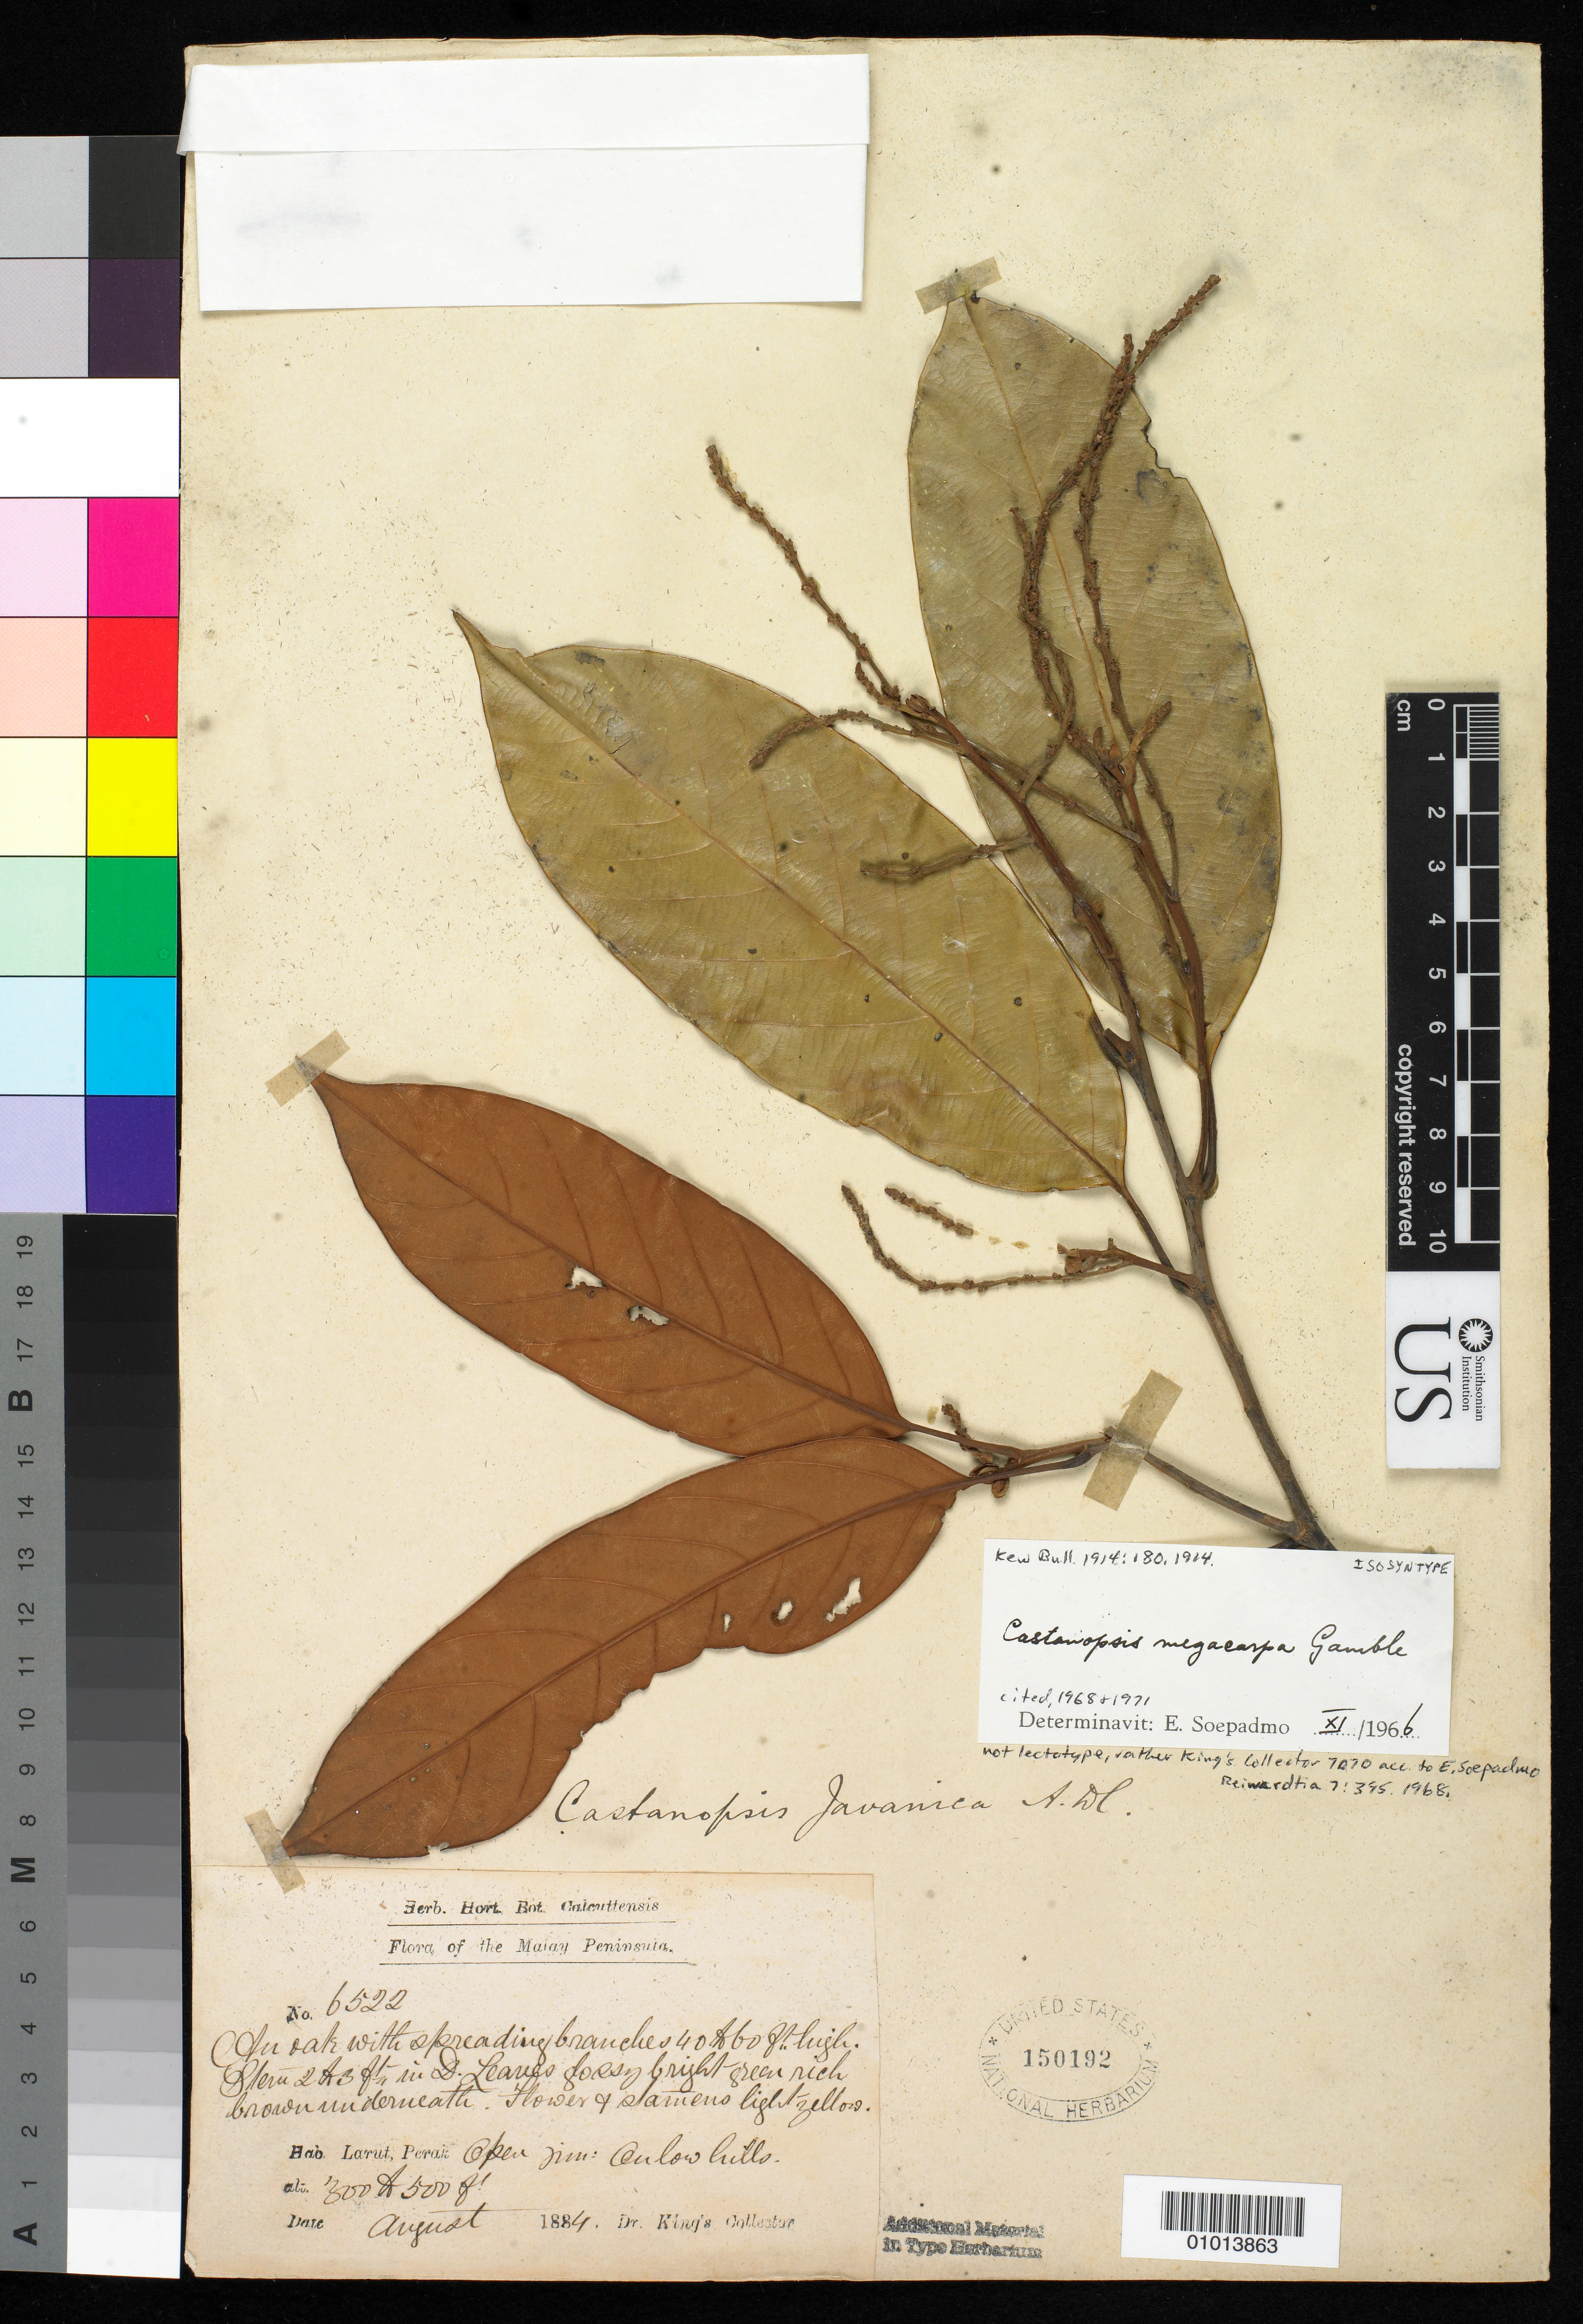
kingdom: Plantae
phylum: Tracheophyta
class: Magnoliopsida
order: Fagales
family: Fagaceae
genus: Castanopsis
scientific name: Castanopsis megacarpa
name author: Gamble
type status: Isosyntype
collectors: Dr. King's collector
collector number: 6522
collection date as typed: Aug 1884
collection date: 1884-08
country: Malaysia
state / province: Perak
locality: Larut.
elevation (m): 91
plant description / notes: Not lectotype, rather King's collector 7070 acc to E. Soepadmo in Reinwardtia 7:395. 1968.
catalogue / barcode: US 150192